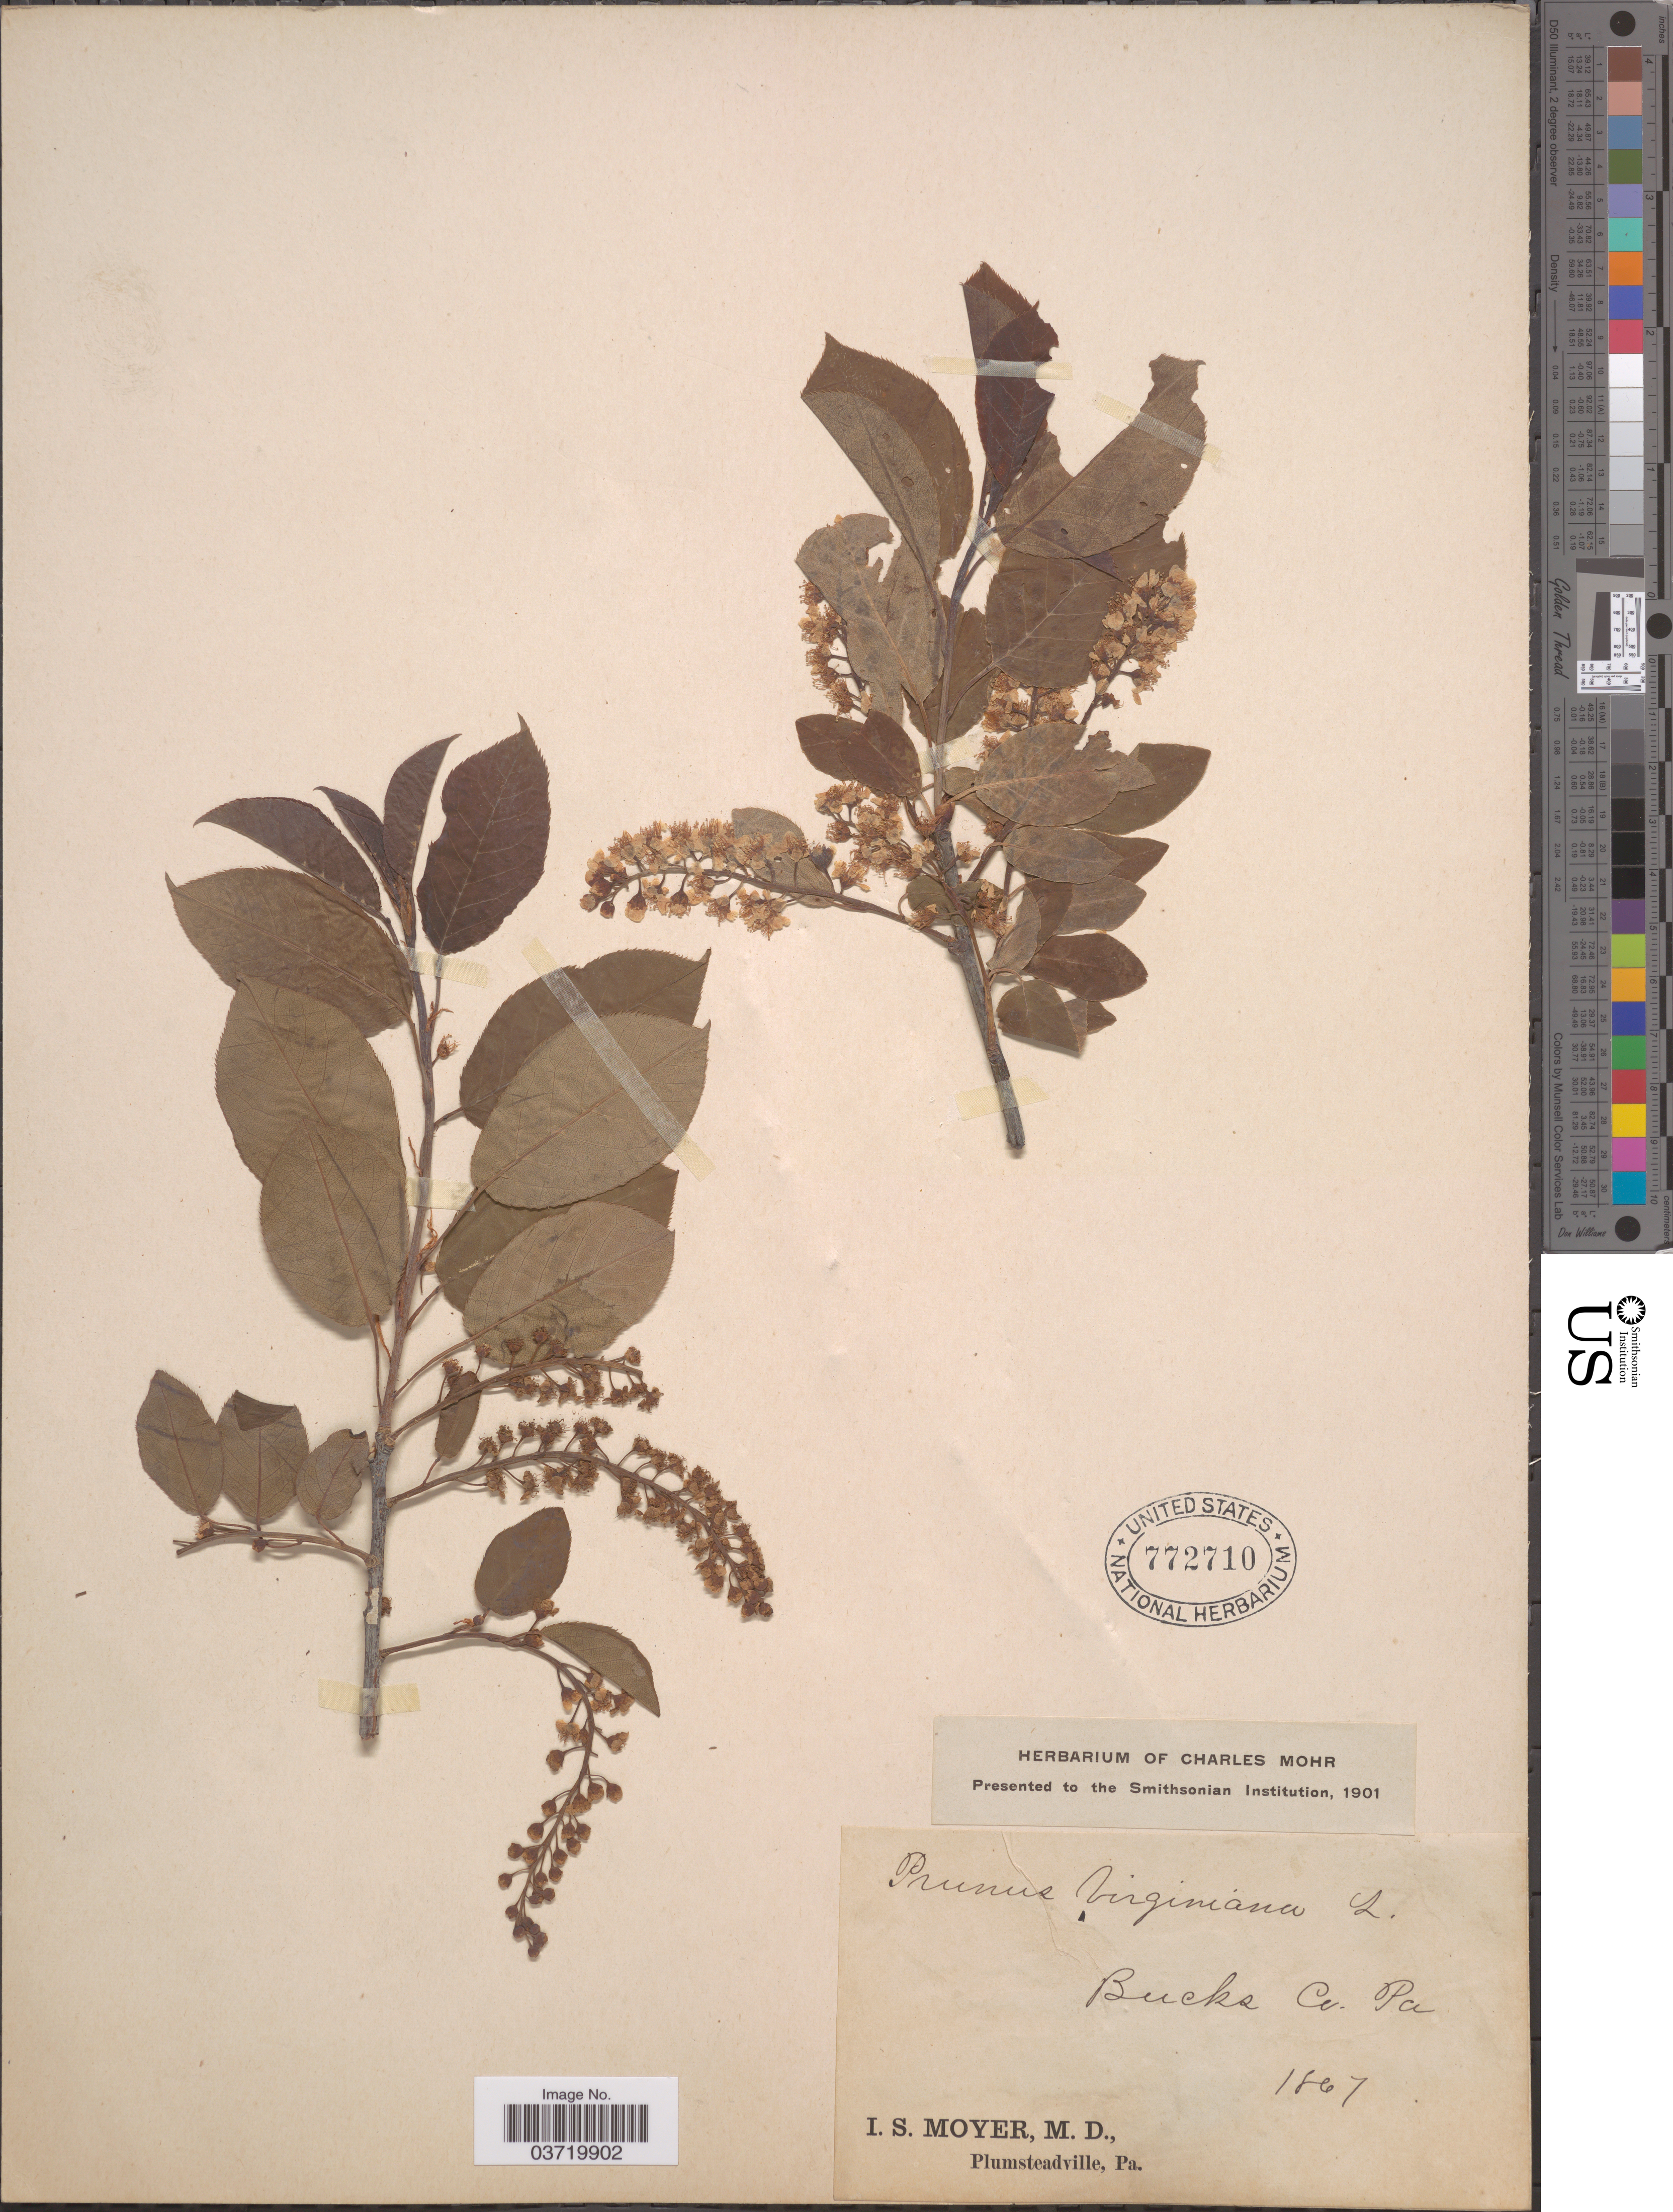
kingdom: Plantae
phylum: Tracheophyta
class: Magnoliopsida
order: Rosales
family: Rosaceae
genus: Prunus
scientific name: Prunus virginiana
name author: L.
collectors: I. S. Moyer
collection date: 1867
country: United States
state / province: Pennsylvania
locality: Bucks Co.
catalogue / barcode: US 772710